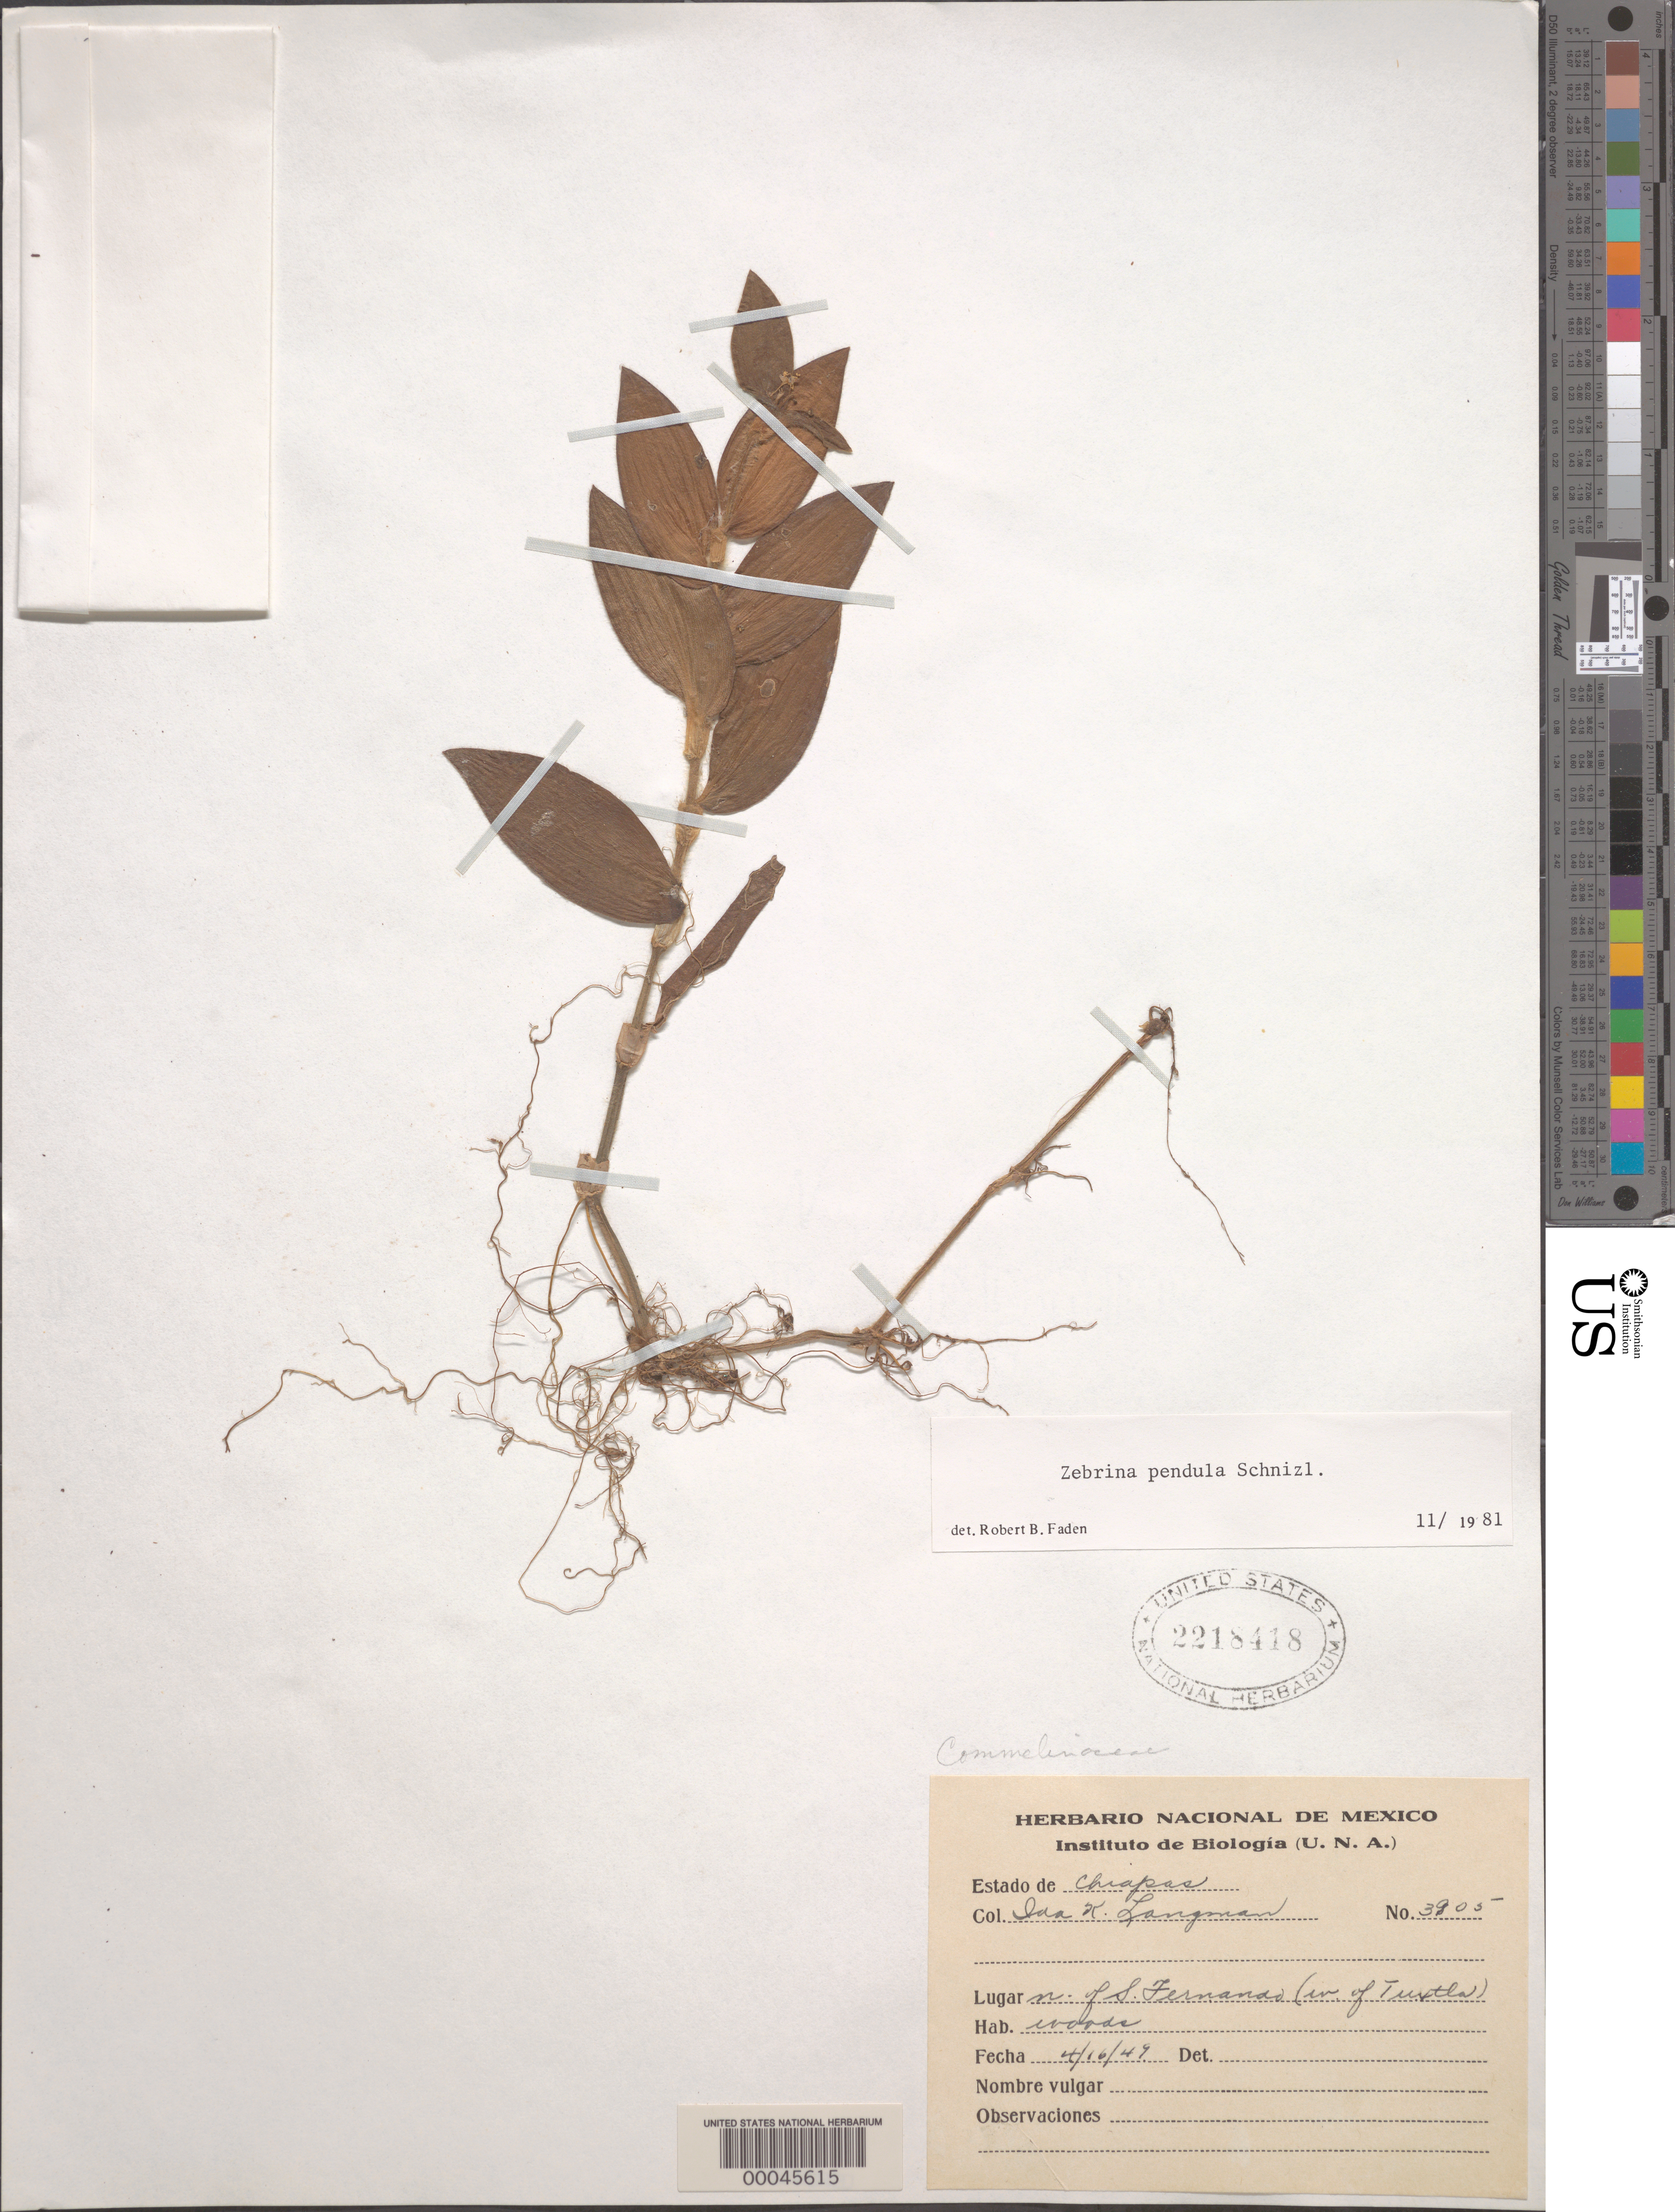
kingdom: Plantae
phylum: Tracheophyta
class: Liliopsida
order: Commelinales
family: Commelinaceae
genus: Tradescantia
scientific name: Tradescantia zebrina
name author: Bosse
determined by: Faden, Robert B., (US), Smithsonian Institution - National Museum of Natural History (UNITED STATES)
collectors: I. Langman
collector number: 3905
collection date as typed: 16 Apr 1949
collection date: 1949-04-16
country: Mexico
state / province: Chiapas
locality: N of San Fernando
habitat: Woods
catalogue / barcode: US 2218418